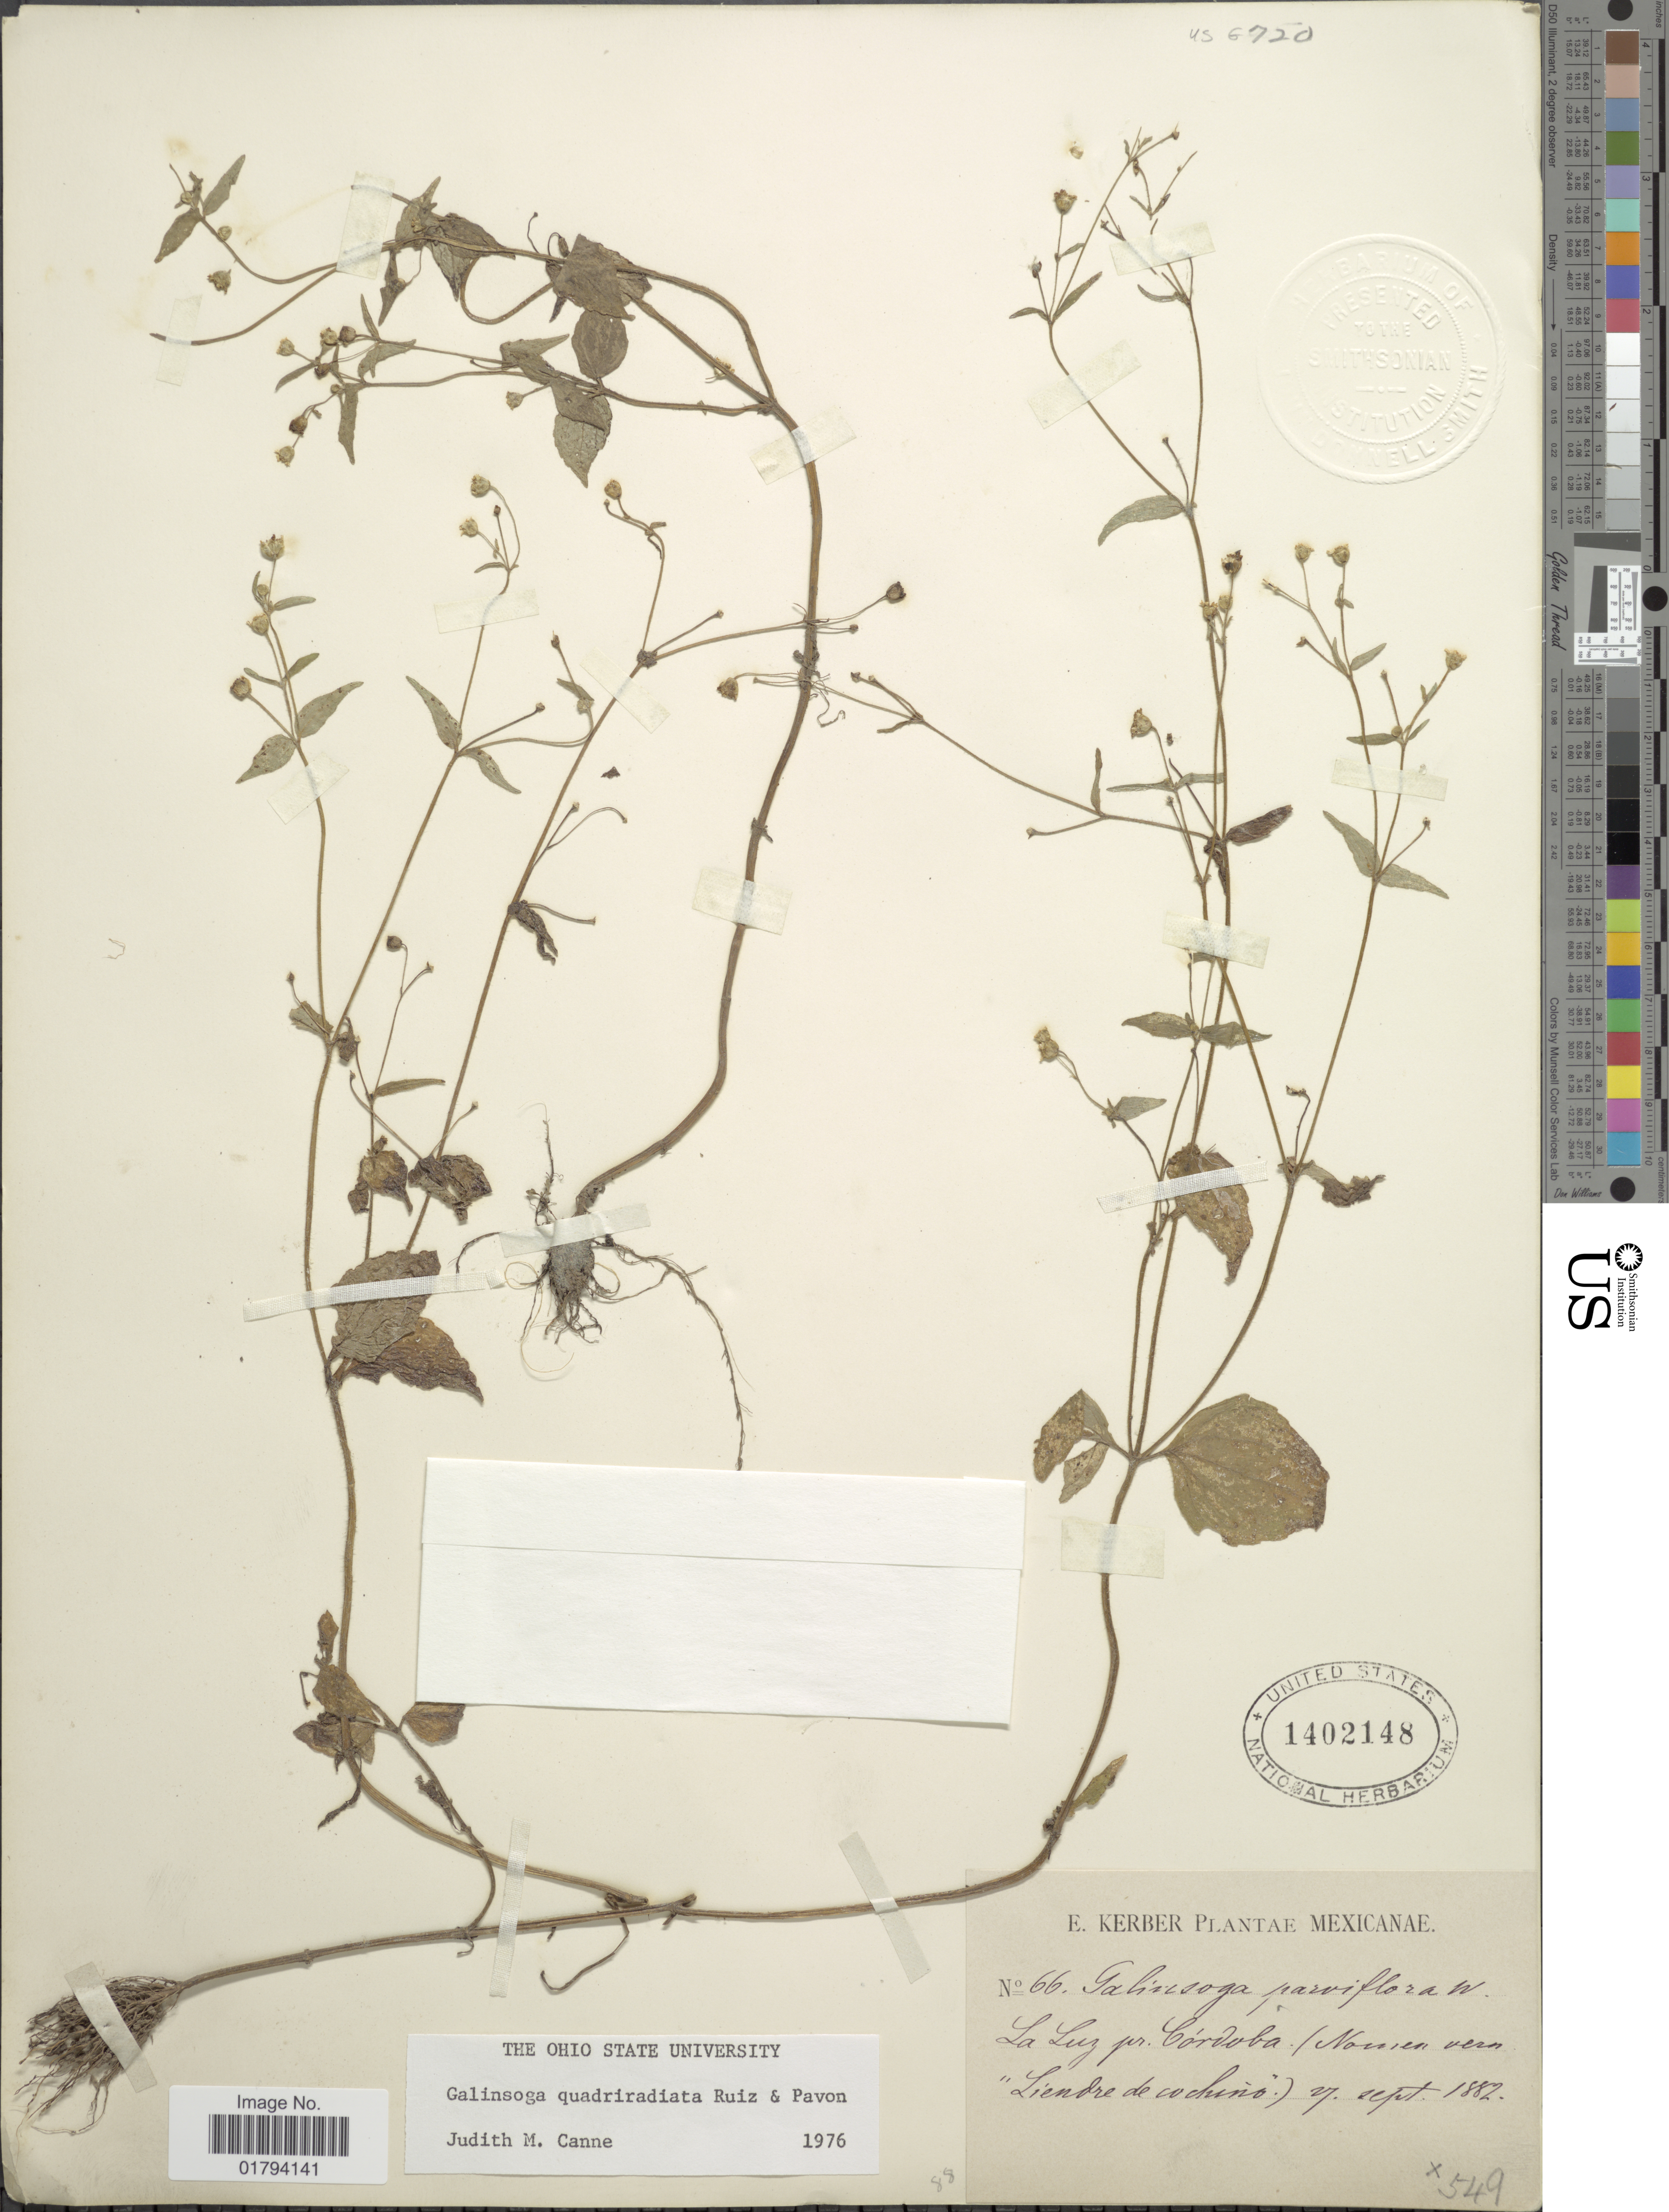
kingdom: Plantae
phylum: Tracheophyta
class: Magnoliopsida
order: Asterales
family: Asteraceae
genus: Galinsoga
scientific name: Galinsoga quadriradiata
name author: Ruiz & Pav.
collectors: E. Kerber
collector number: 66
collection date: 1882-09-27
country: Mexico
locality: La Luz pr. Cordoba (Nomen vern "Liendre de cochino".).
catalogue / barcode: US 1402148